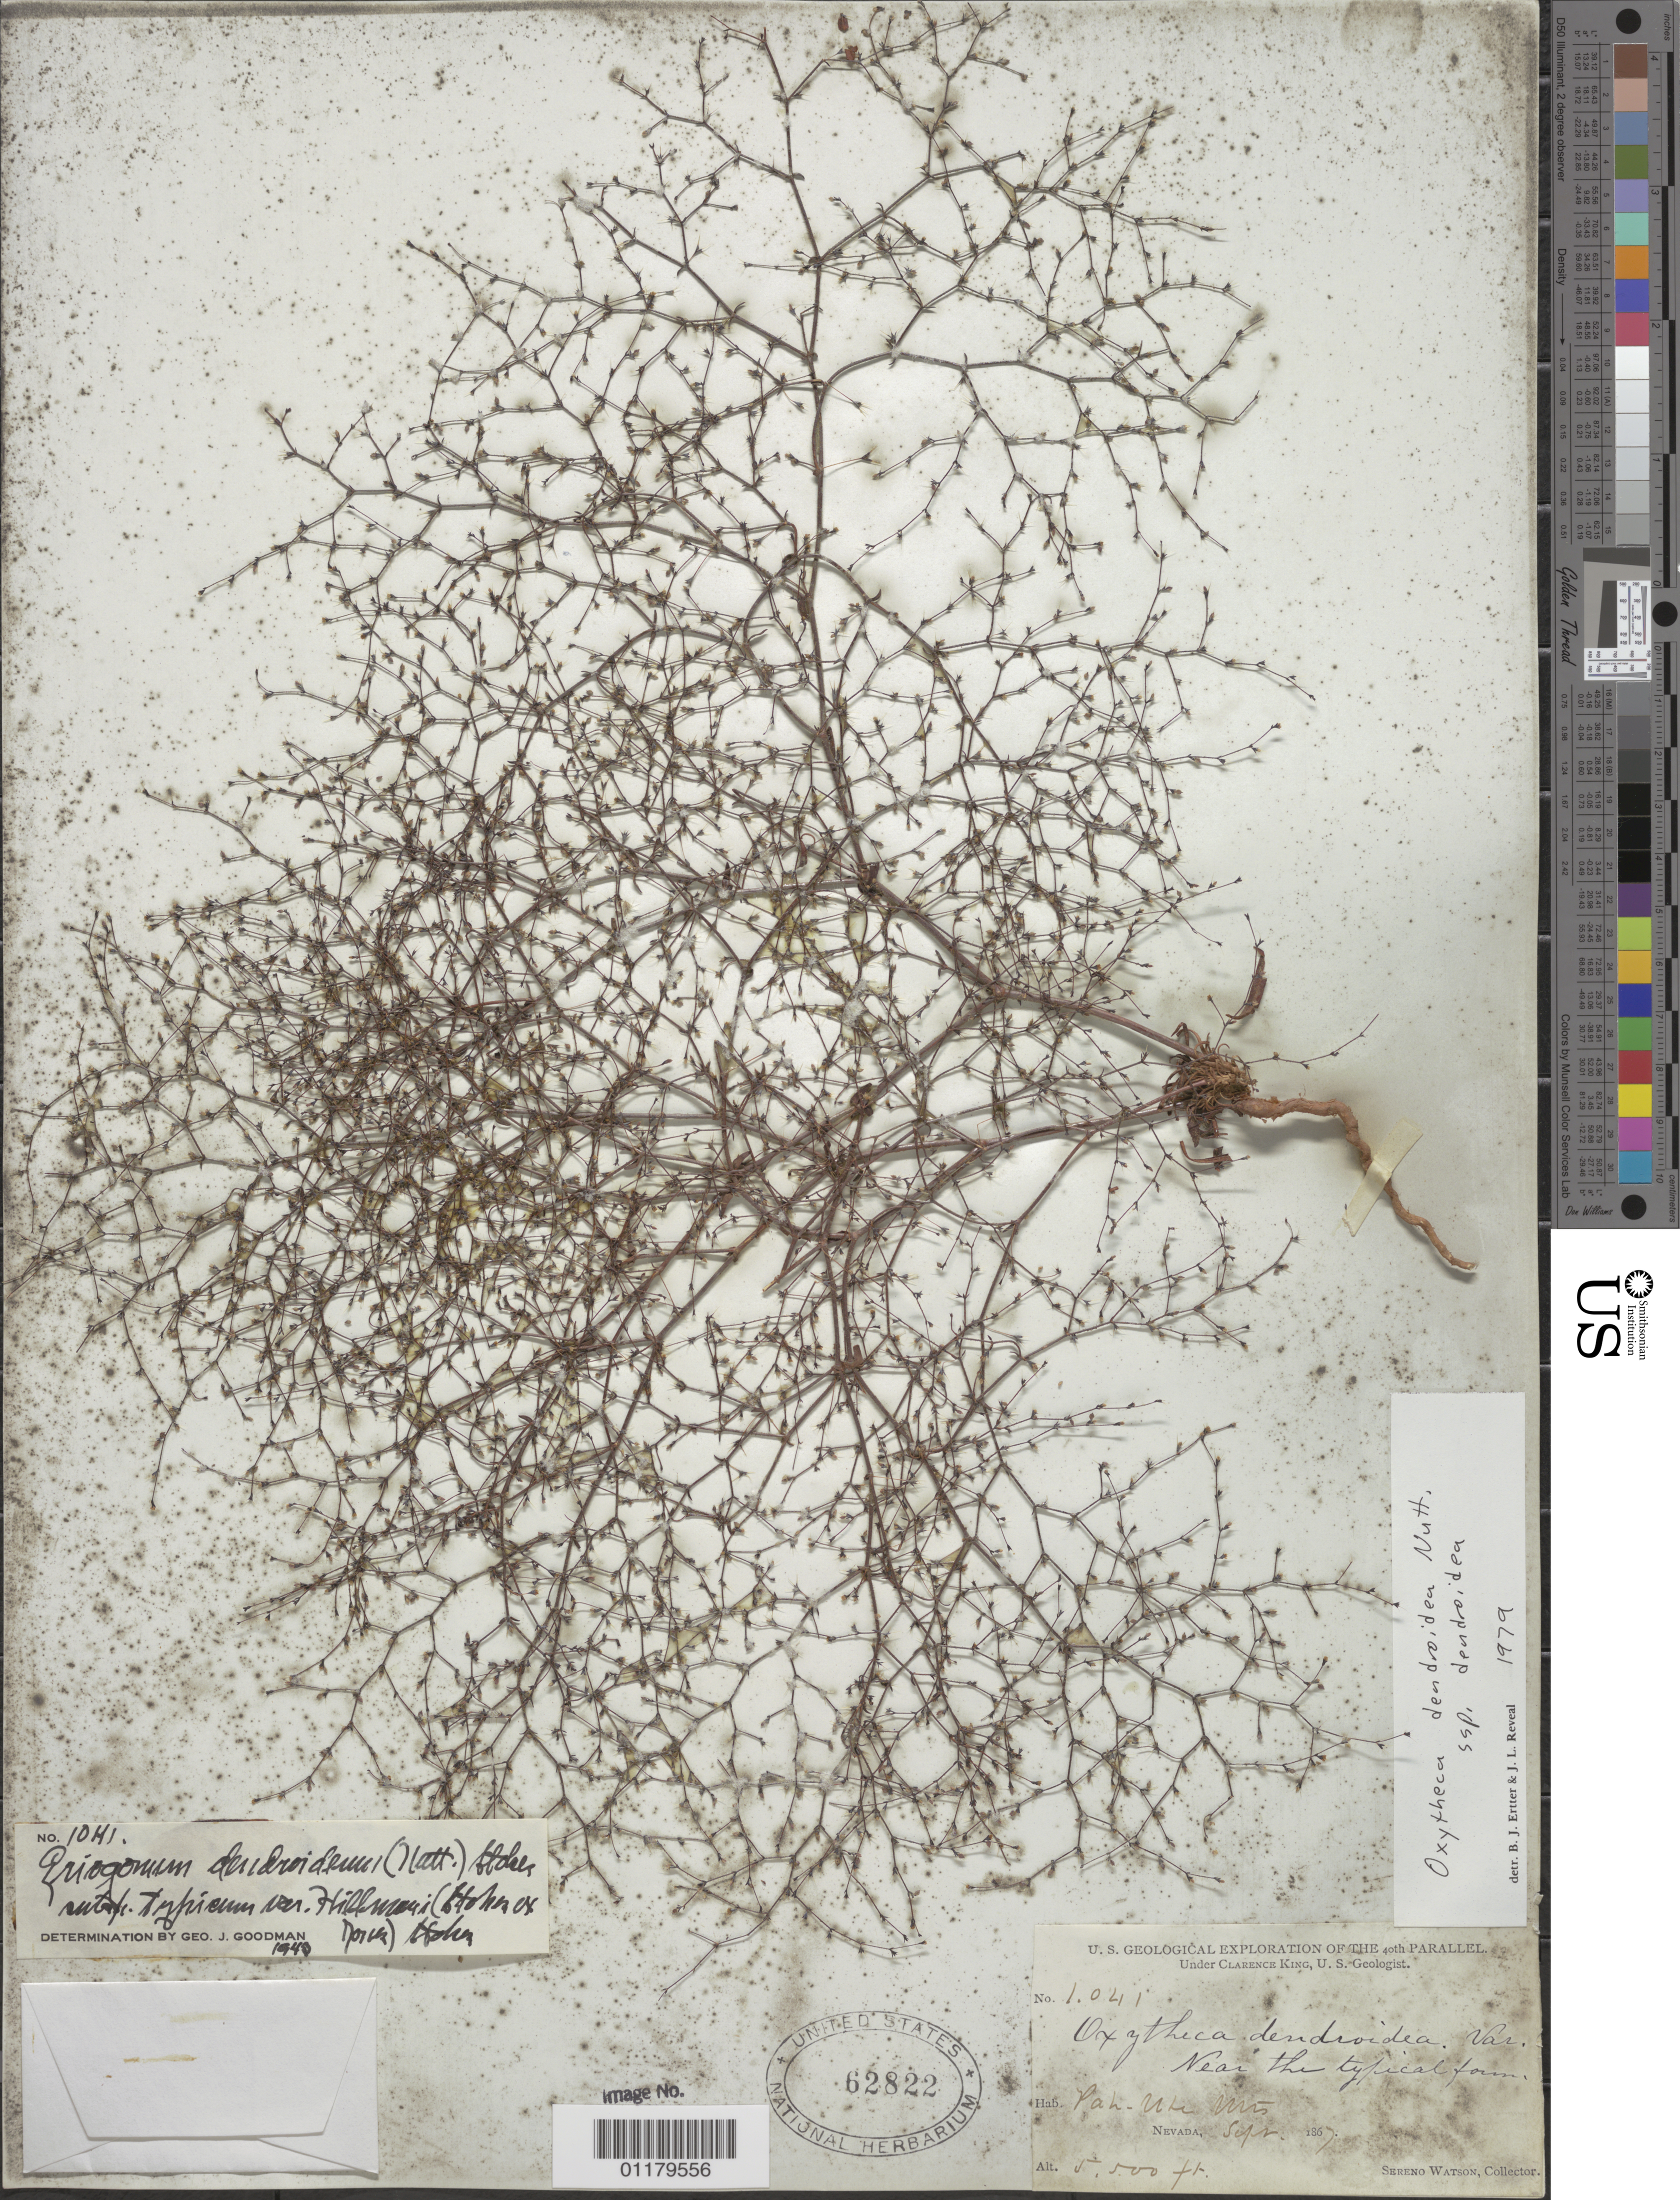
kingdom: Plantae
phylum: Tracheophyta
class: Magnoliopsida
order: Caryophyllales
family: Polygonaceae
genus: Oxytheca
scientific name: Oxytheca dendroidea subsp. dendroidea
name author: Nutt.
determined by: Reveal, J. L.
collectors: S. Watson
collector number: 1041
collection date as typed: Sep 1867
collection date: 1867-09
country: United States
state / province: Nevada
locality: Pah-Ute Mountains.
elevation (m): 1524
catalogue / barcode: US 62822